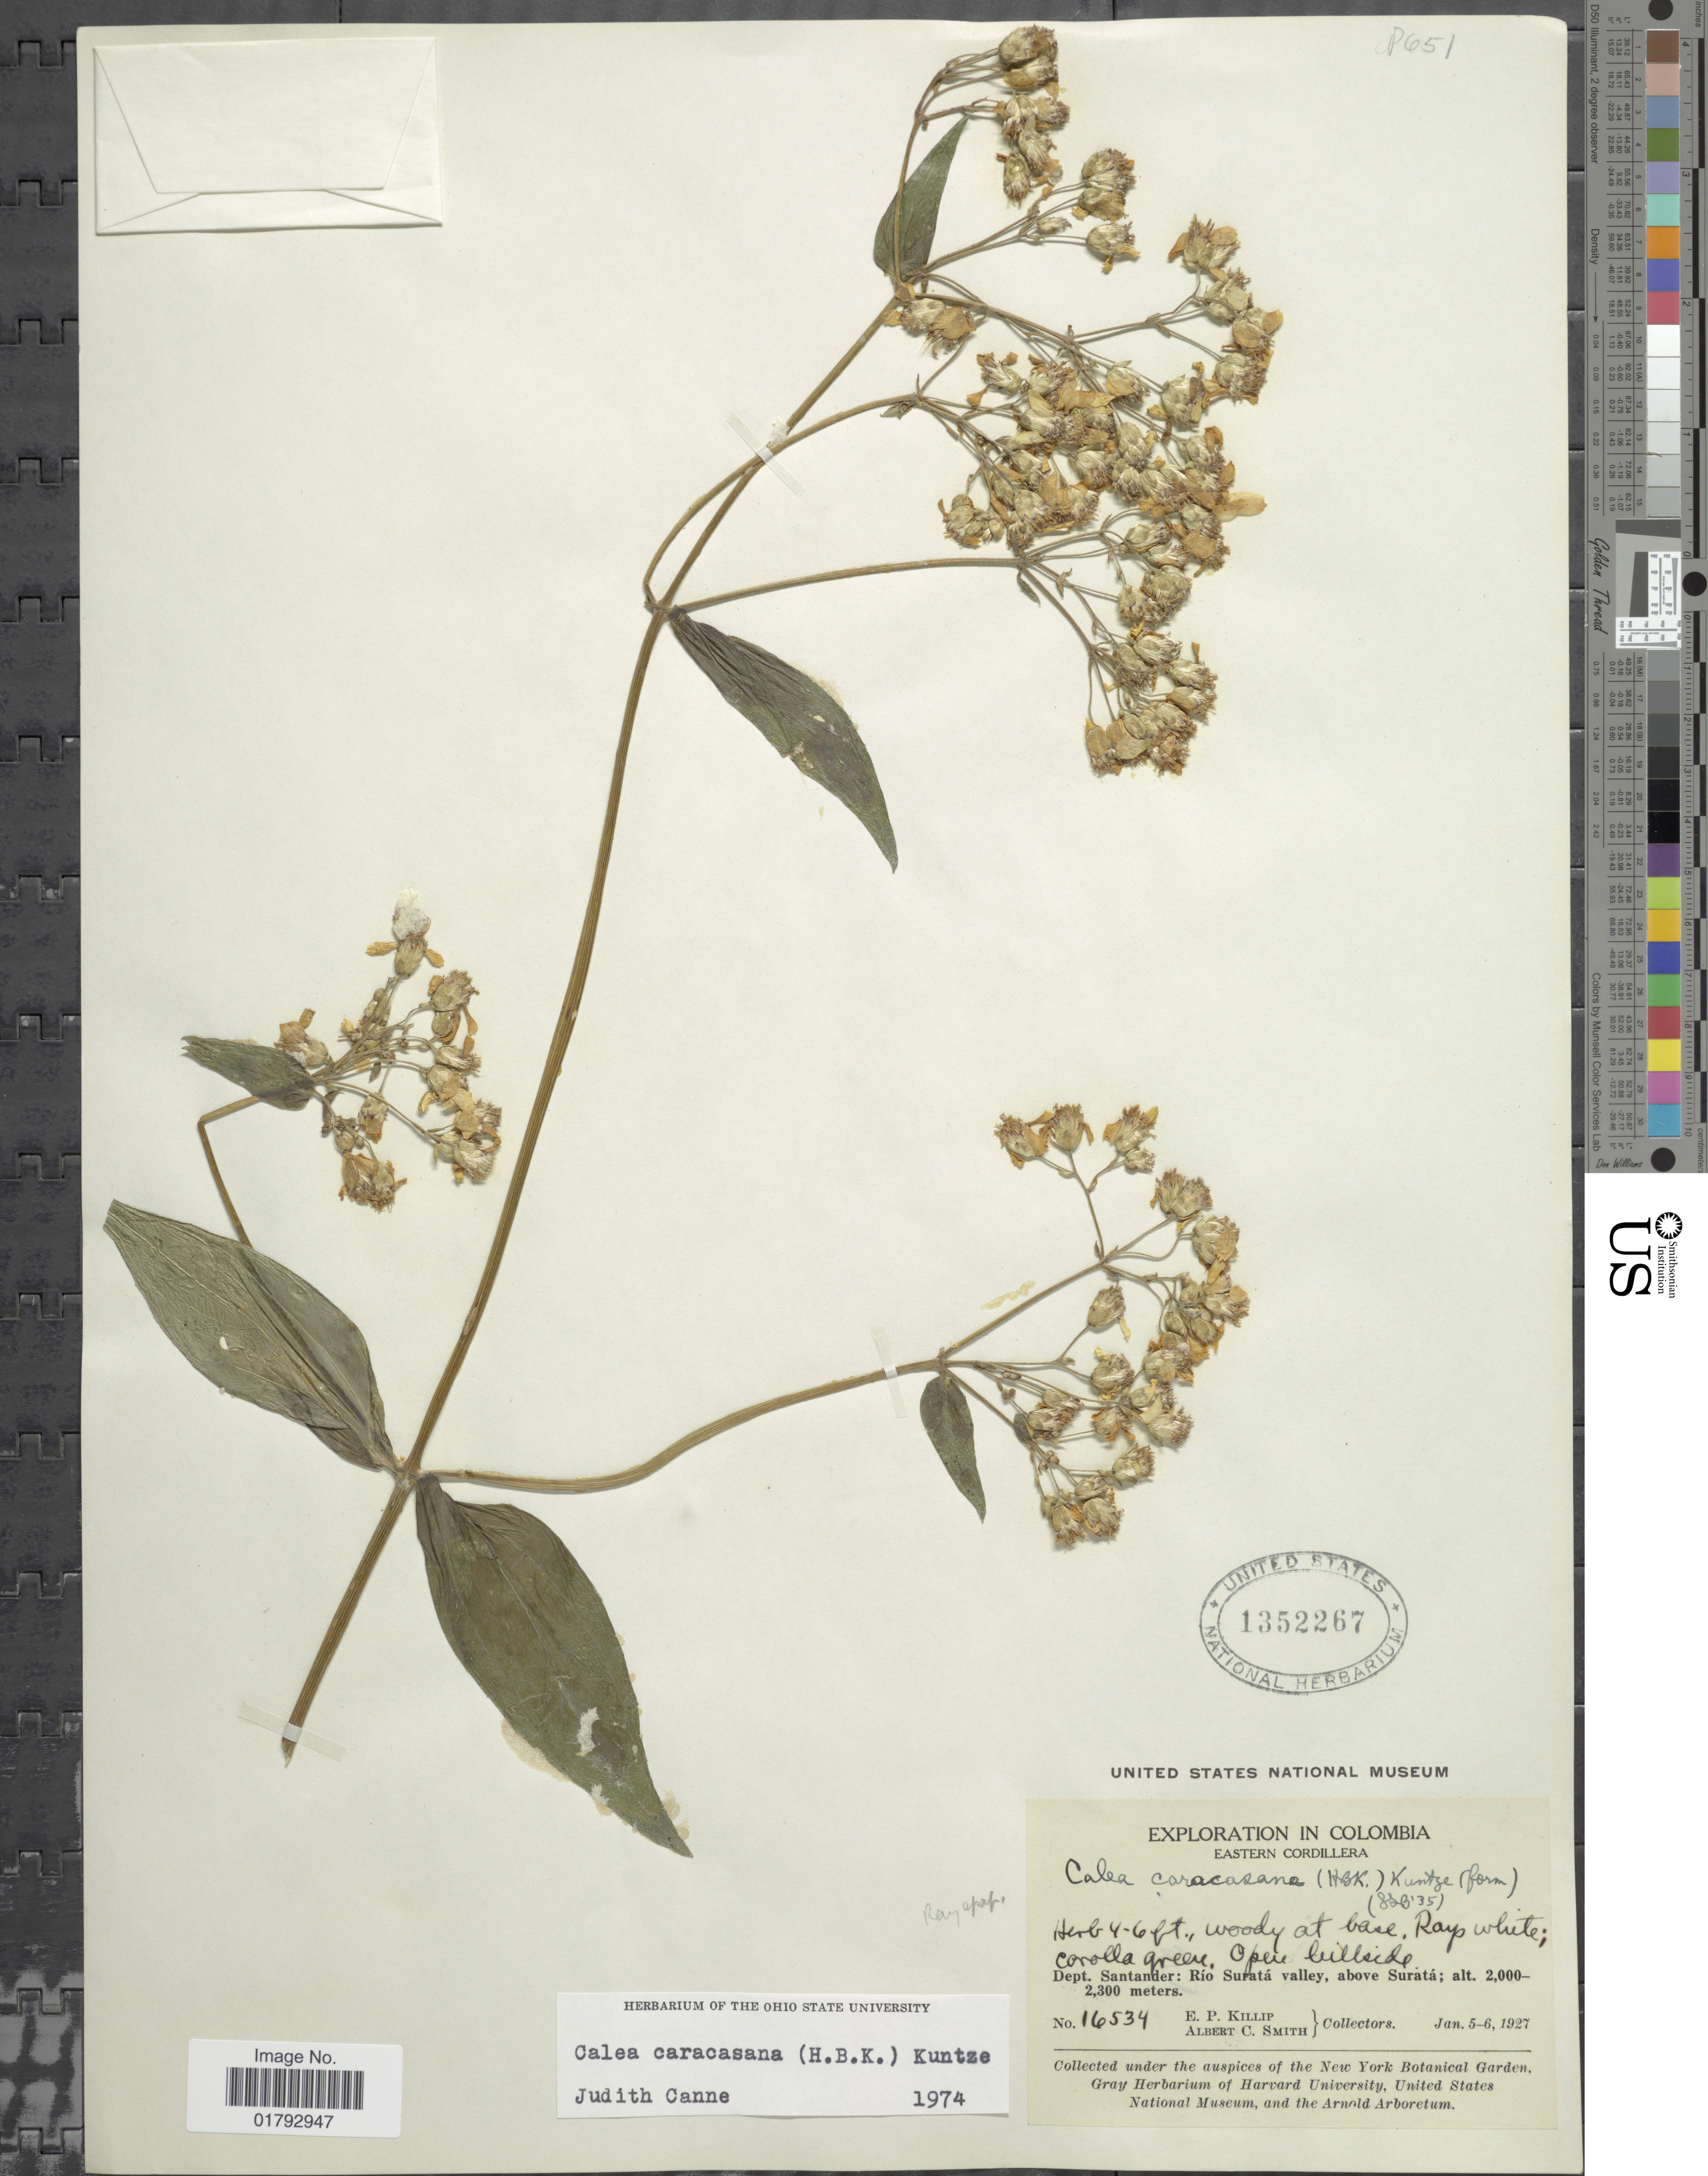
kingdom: Plantae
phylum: Tracheophyta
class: Magnoliopsida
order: Asterales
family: Asteraceae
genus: Alloispermum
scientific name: Alloispermum lindenii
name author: (Sch. Bip. ex Wedd.) H. Rob.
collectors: E. P. Killip & A. C. Smith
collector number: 16534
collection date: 1927-01-05/1927-01-06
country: Colombia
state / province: Santander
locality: Dept. Santander: Rio Surata valley, above Surata.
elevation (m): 2000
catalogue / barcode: US 1352267